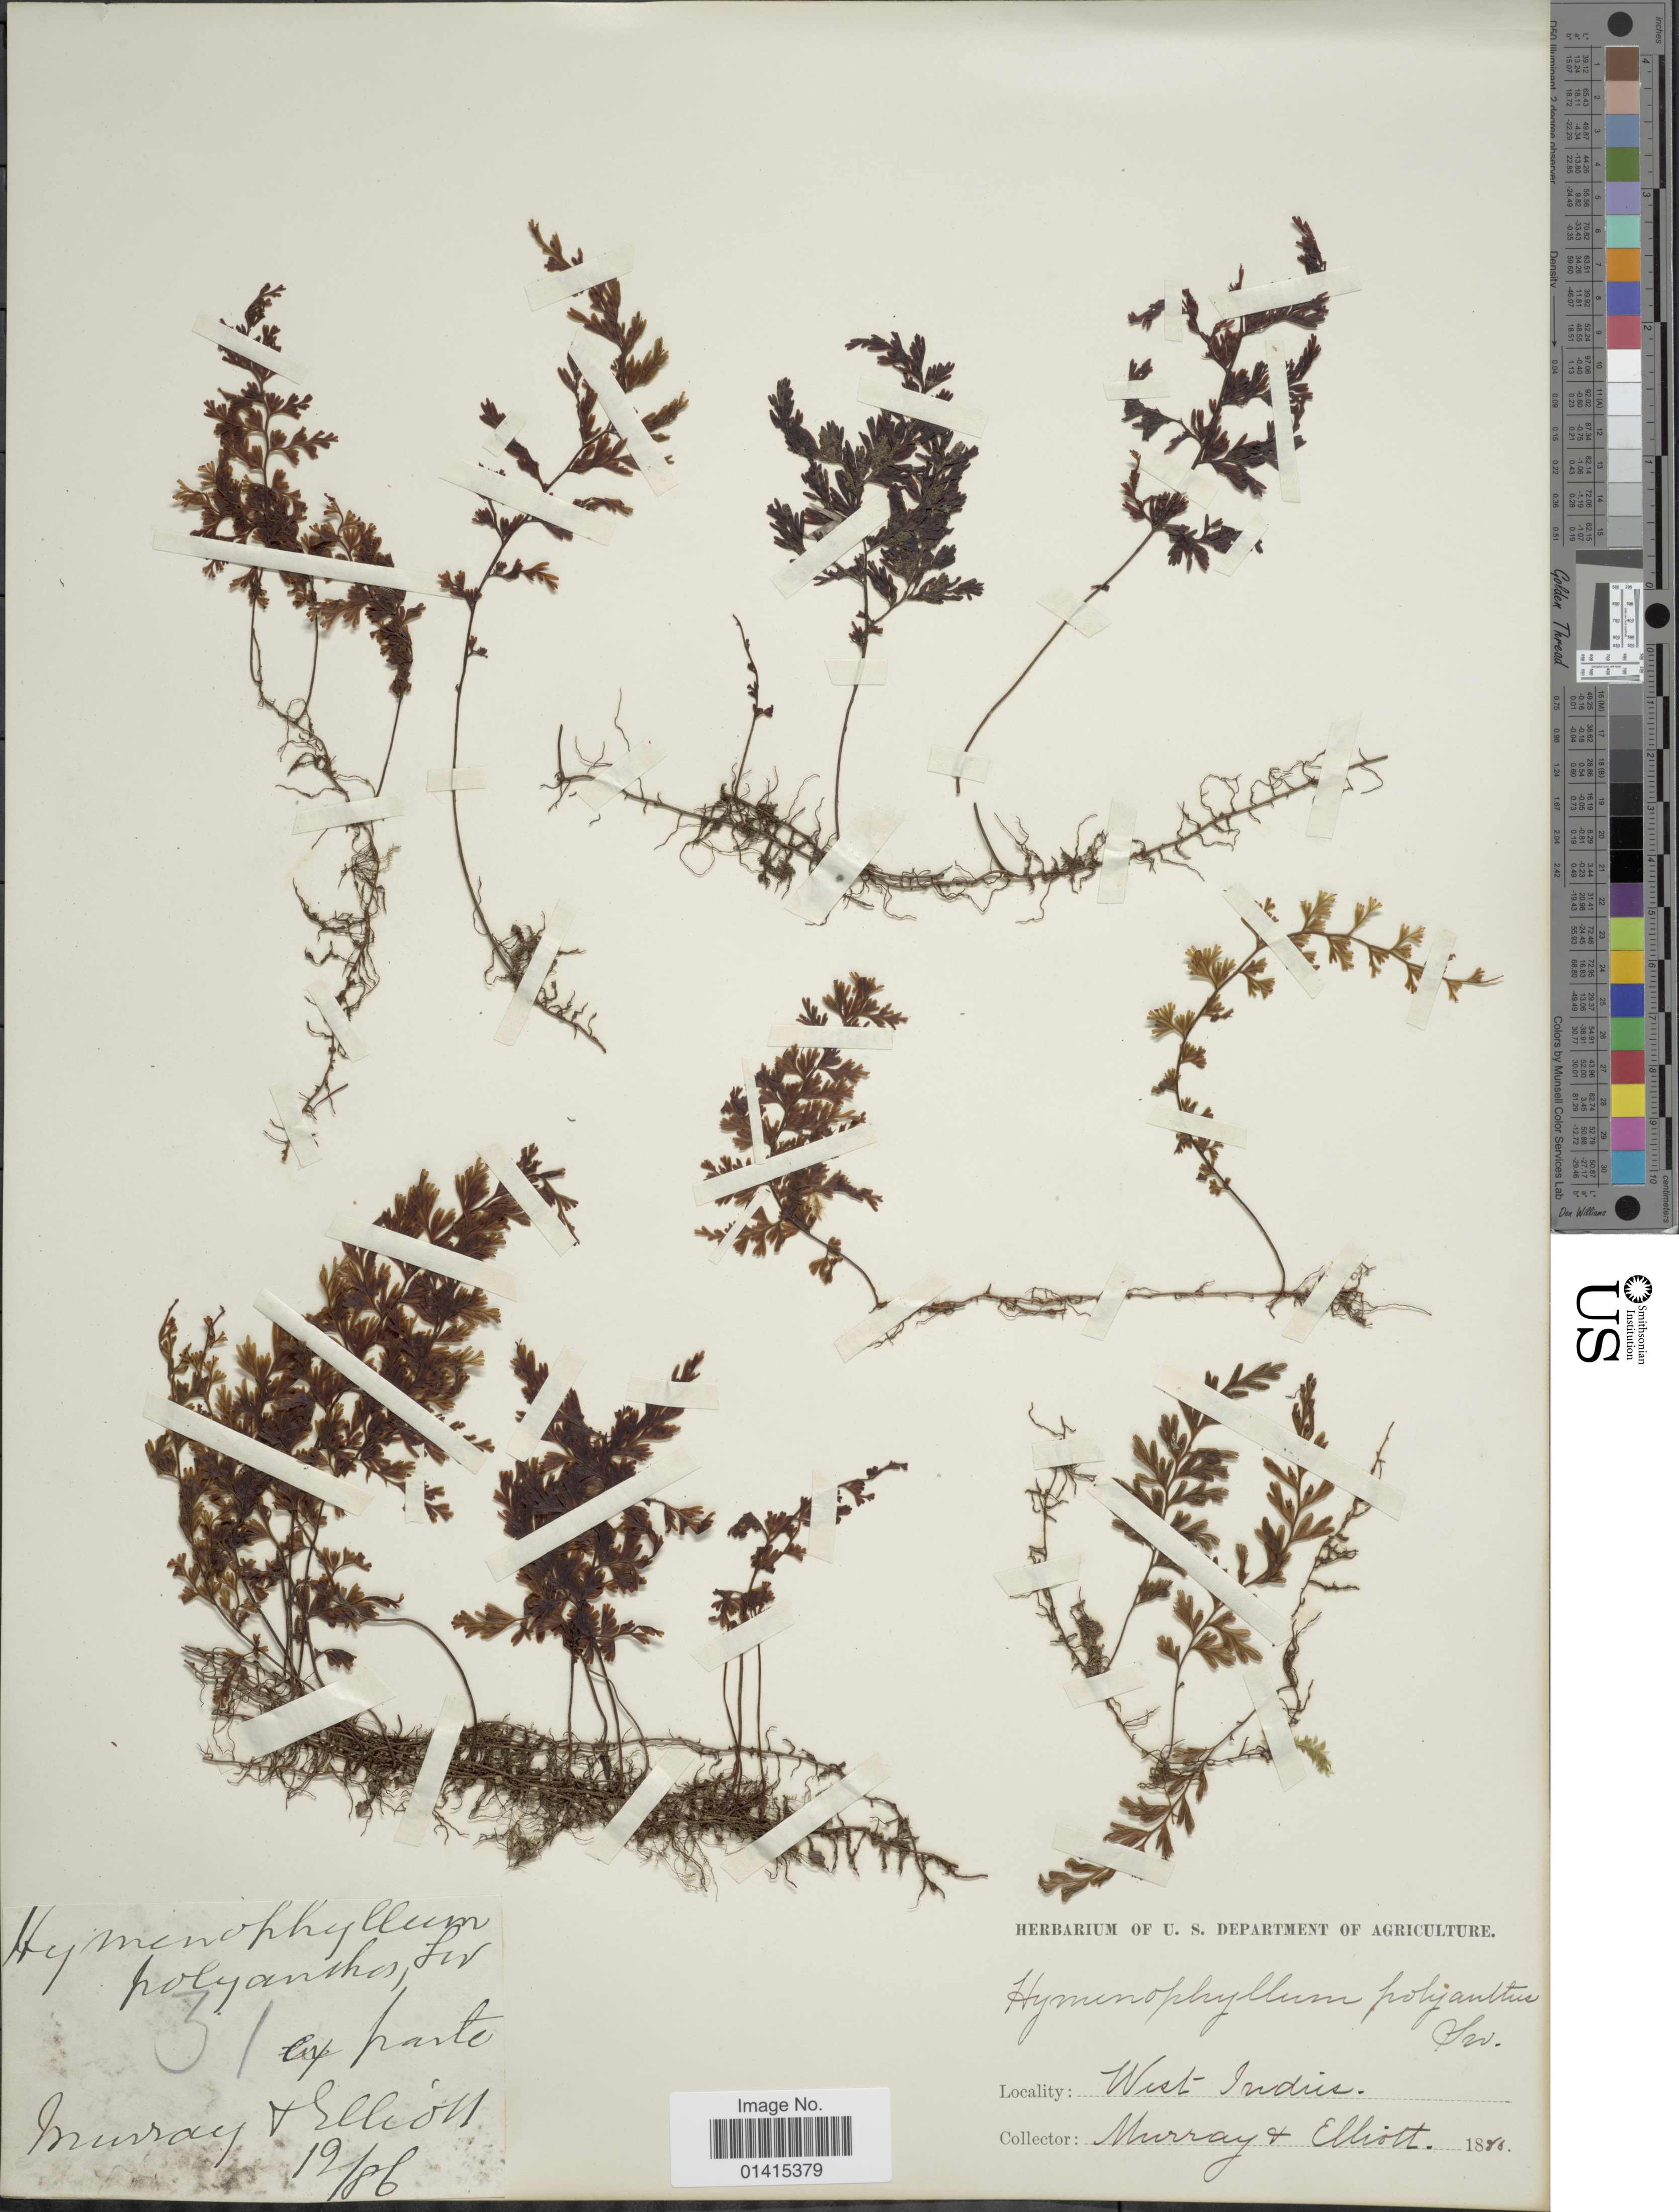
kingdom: Plantae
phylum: Tracheophyta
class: Polypodiopsida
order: Hymenophyllales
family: Hymenophyllaceae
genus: Hymenophyllum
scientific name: Hymenophyllum polyanthos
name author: (Sw.) Sw.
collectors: Murray, -- & Elliott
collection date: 1886-12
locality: West Indies